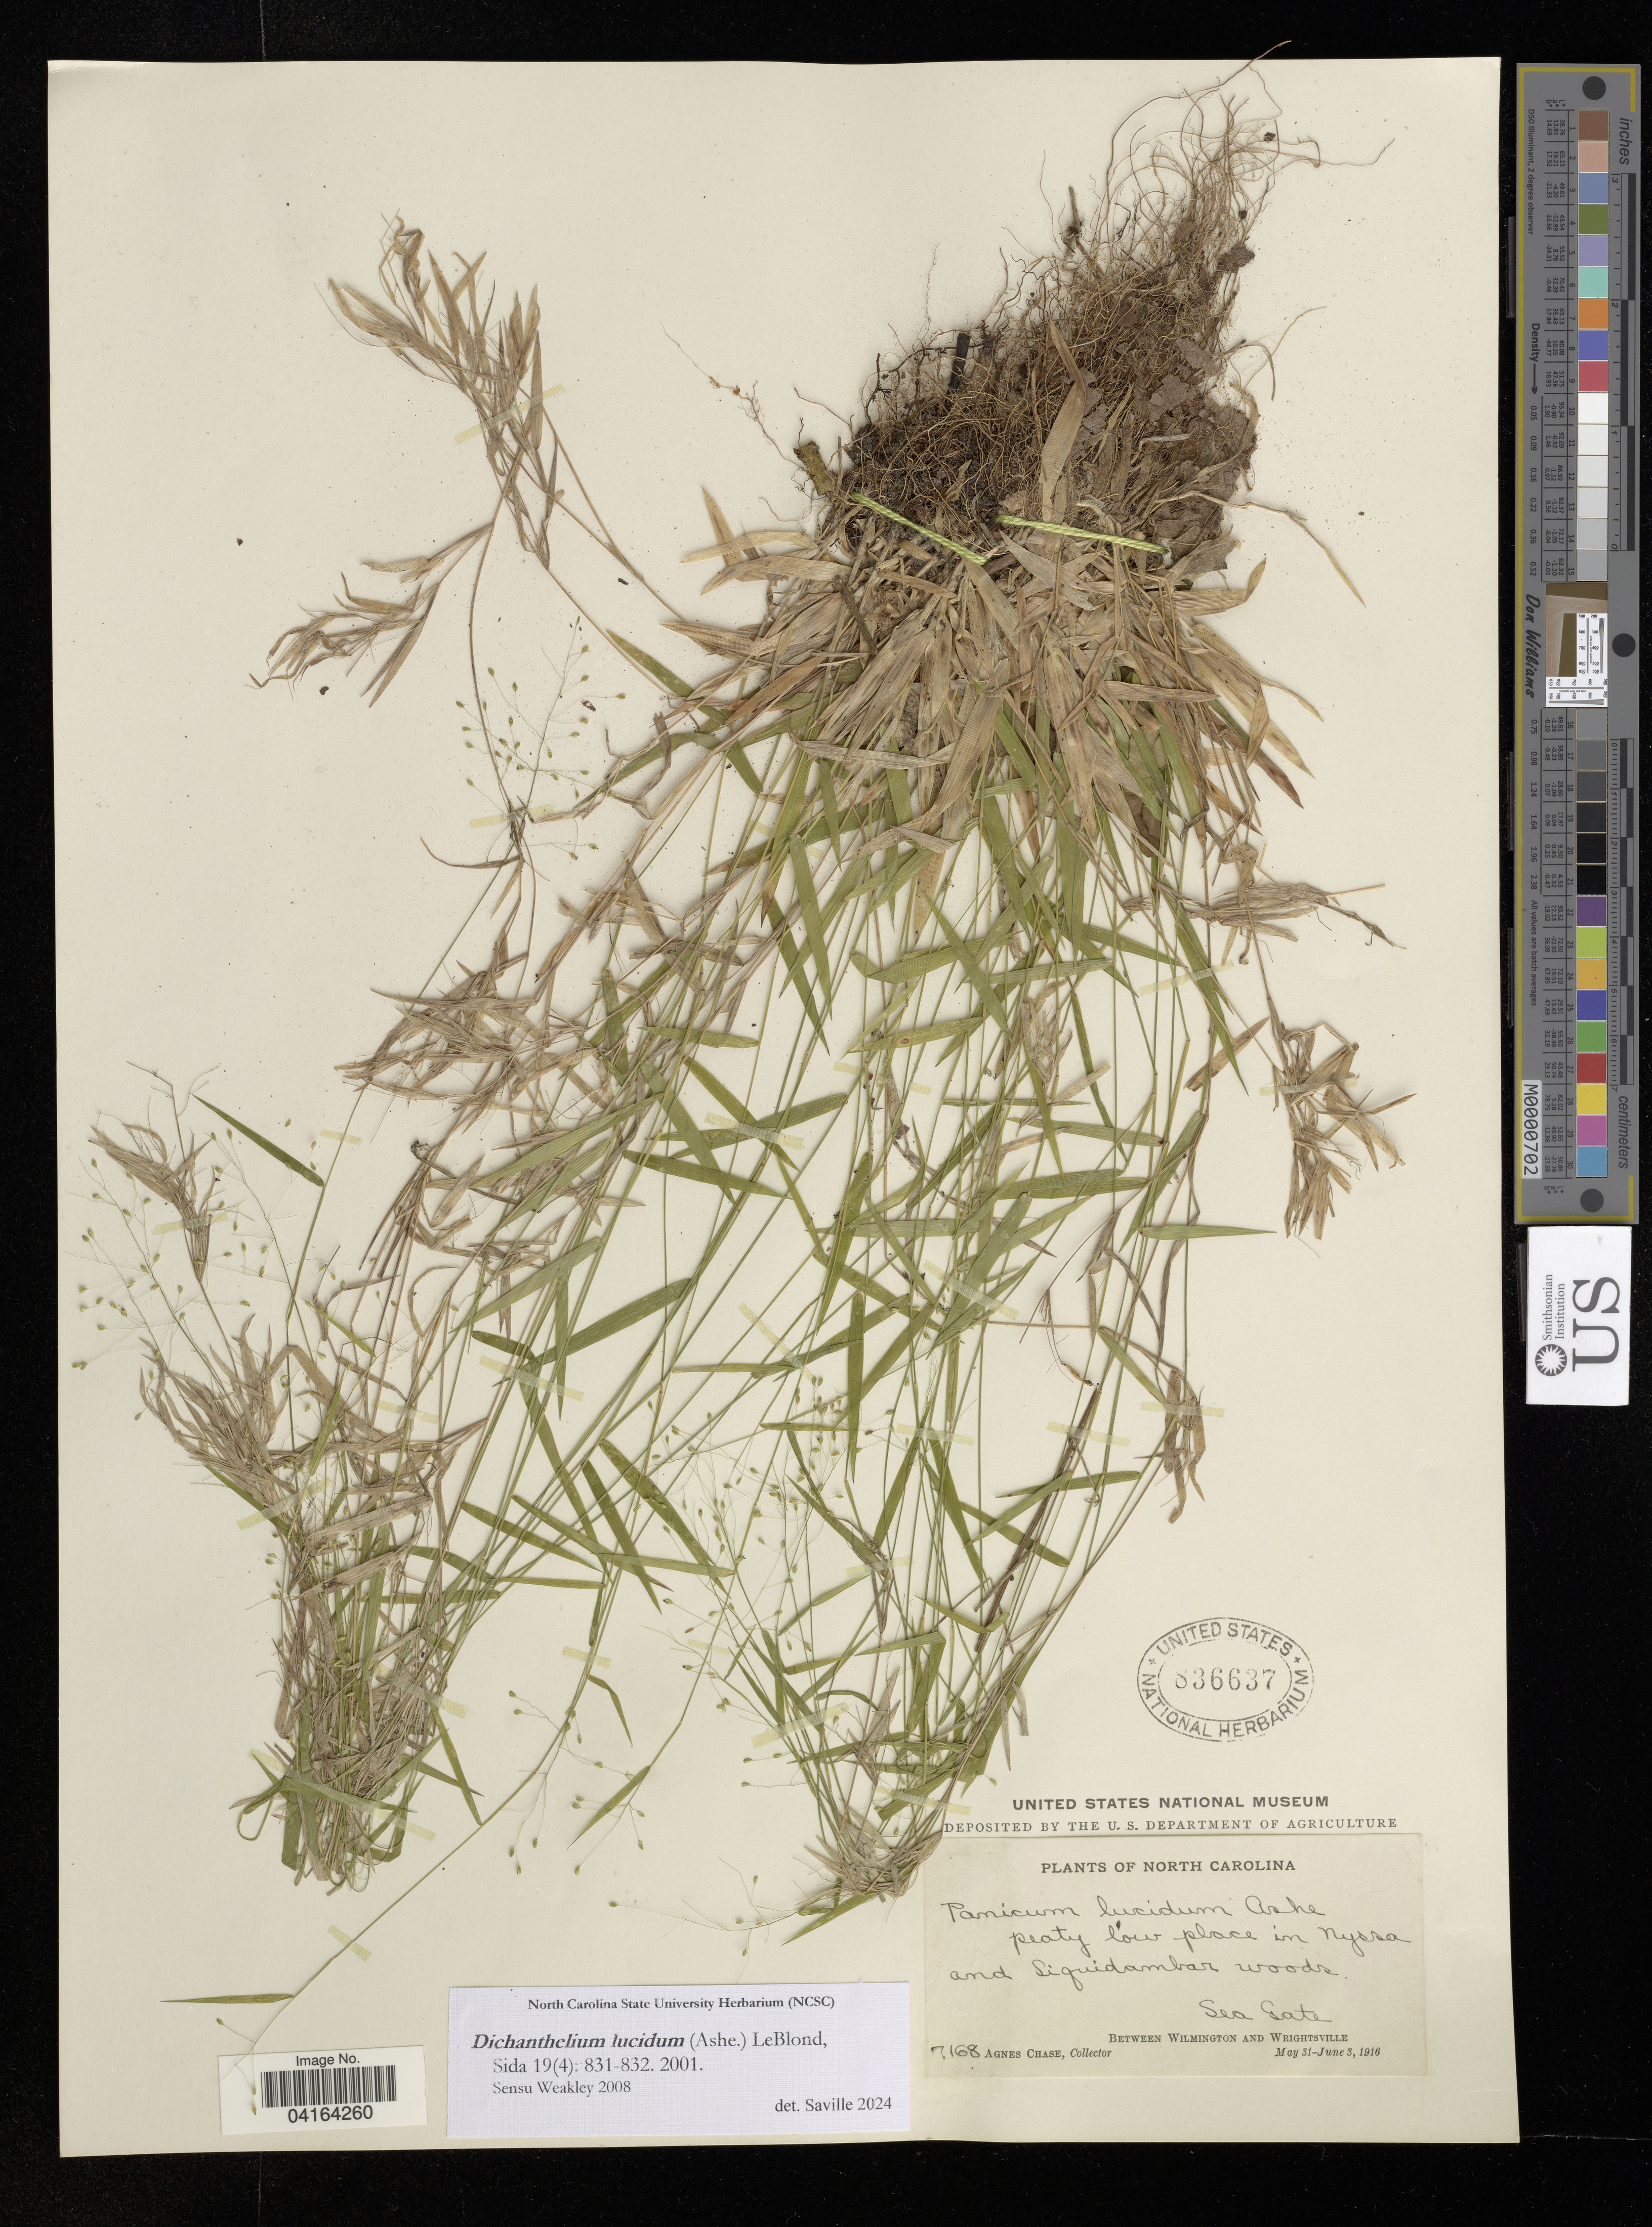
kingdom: Plantae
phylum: Tracheophyta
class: Liliopsida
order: Poales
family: Poaceae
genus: Dichanthelium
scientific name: Dichanthelium lucidum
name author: (Ashe) LeBlond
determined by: Saville, A. C., (NCSC), North Carolina State University (UNITED STATES)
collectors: A. Chase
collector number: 7168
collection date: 1916-05-31/1916-06-03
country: United States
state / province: North Carolina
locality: Sea Gate. Between Wilmington and Wrightsville.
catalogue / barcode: US 836637